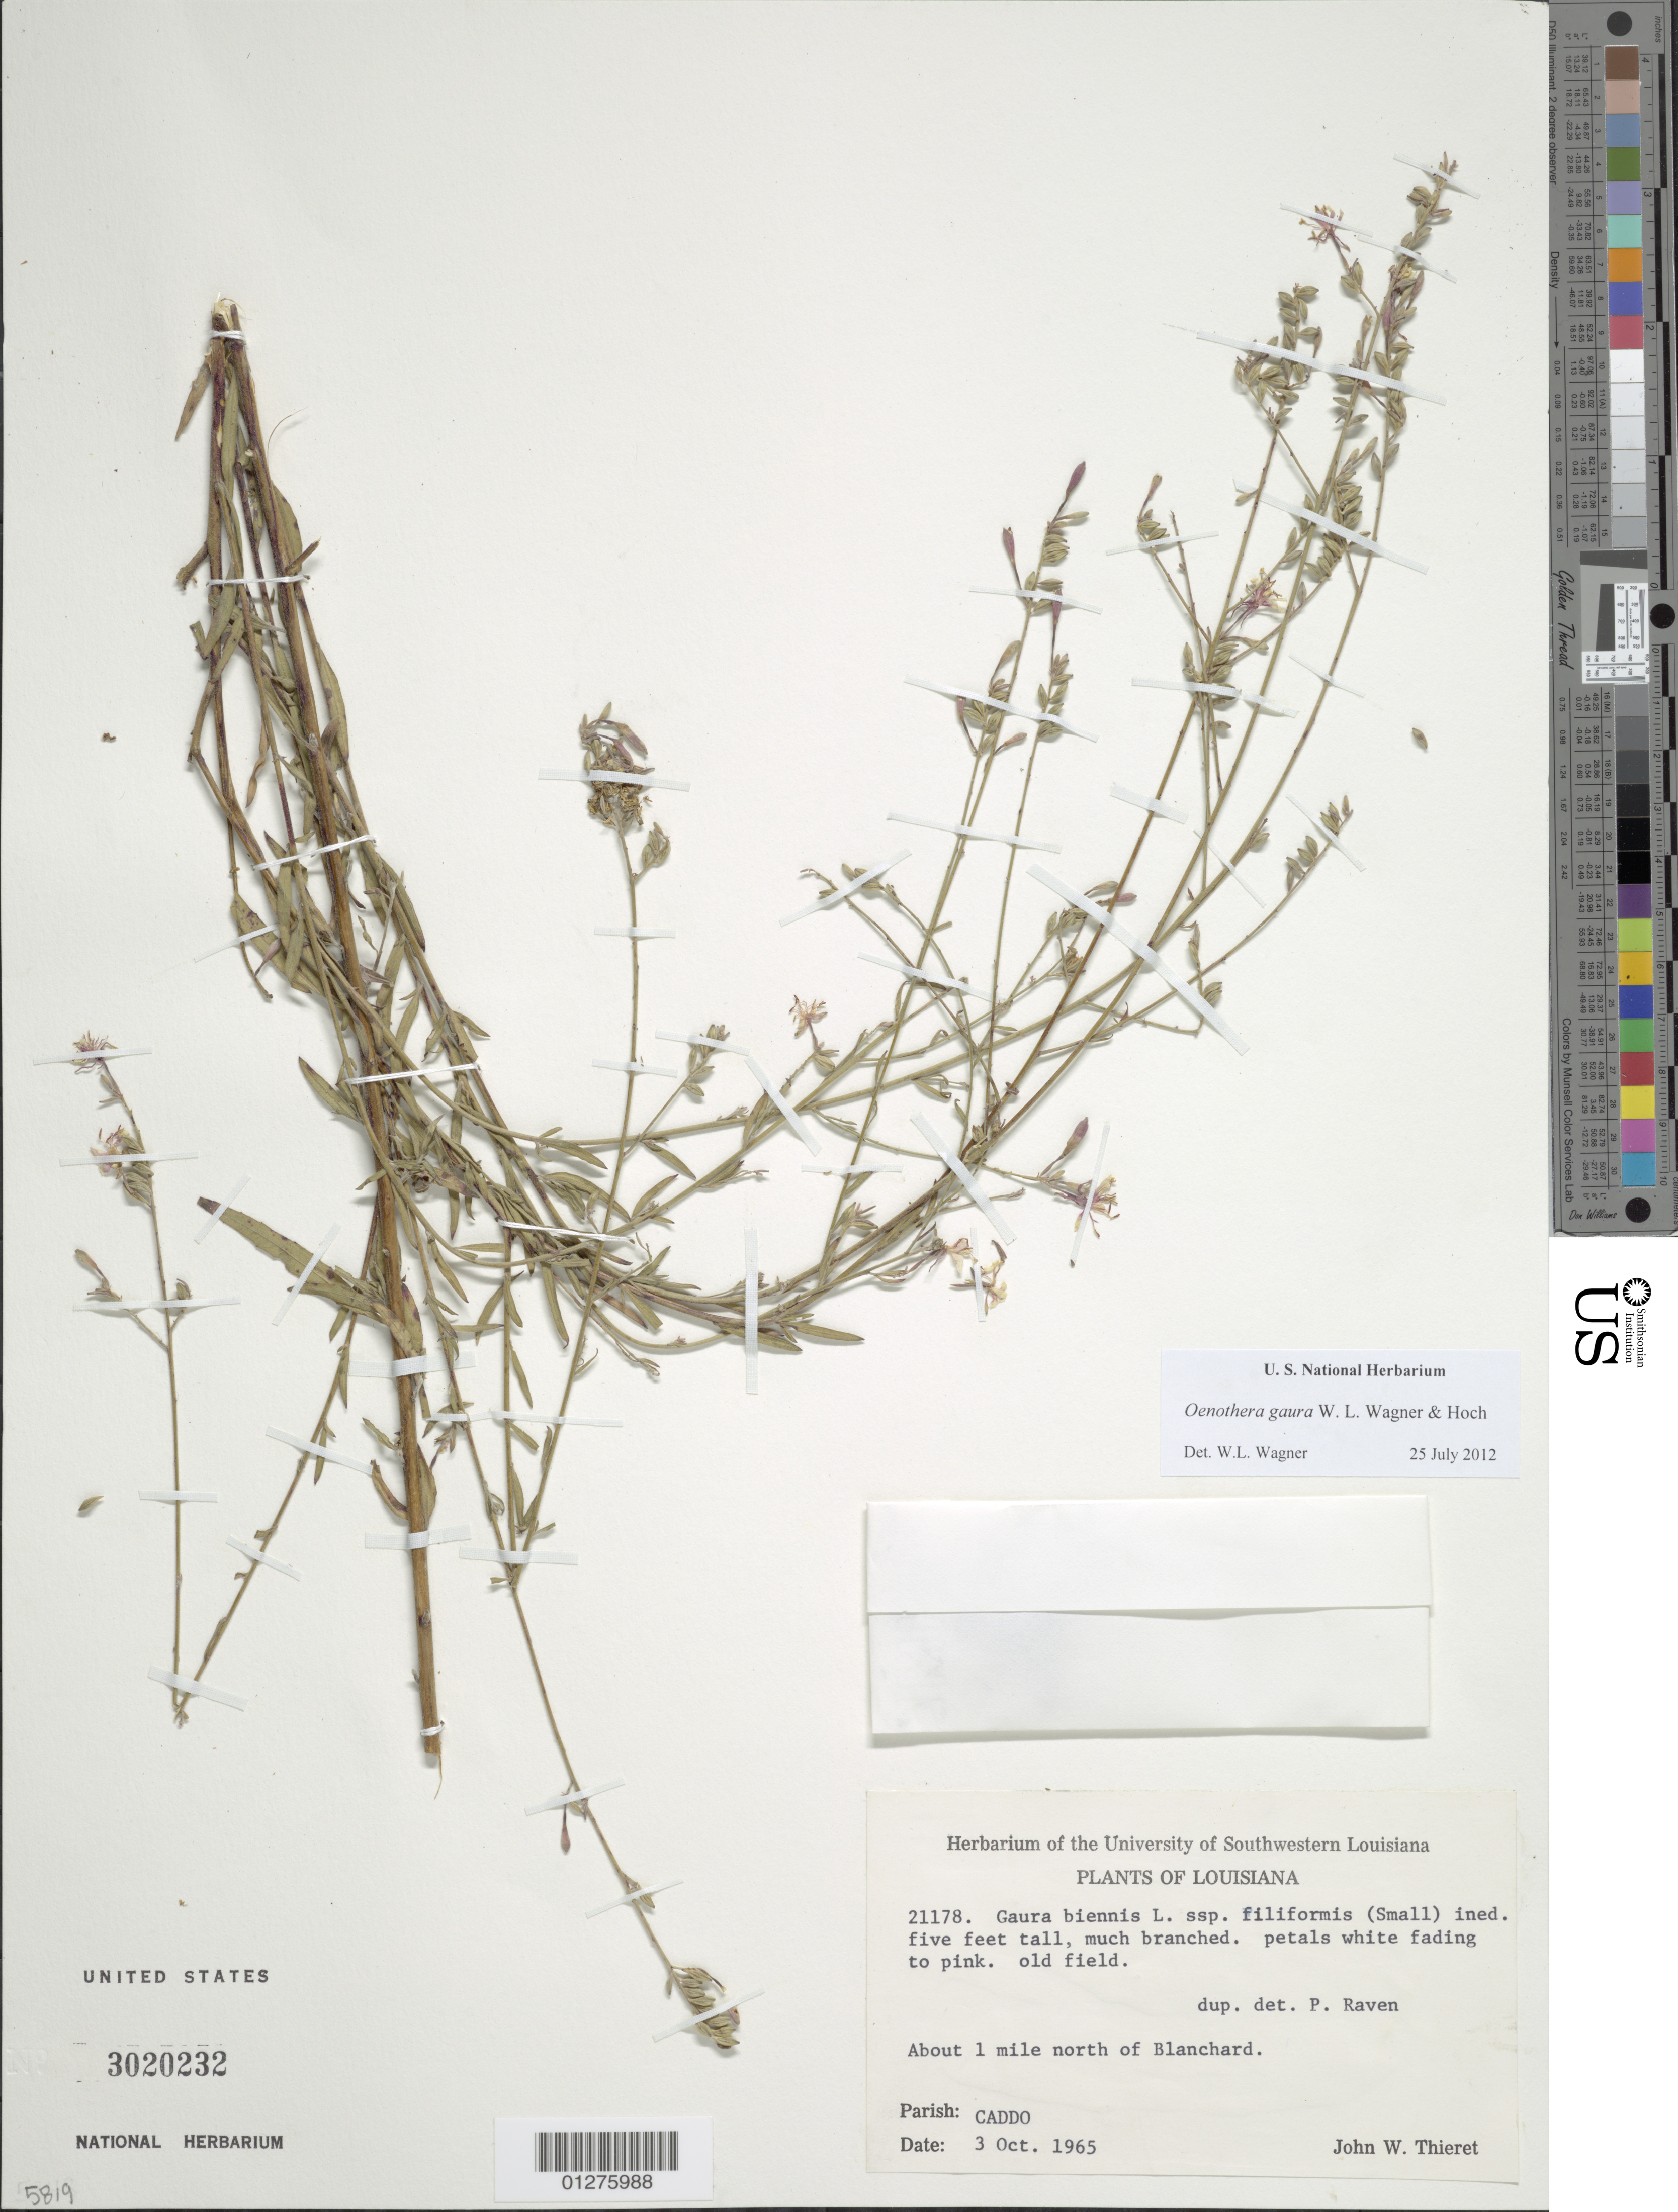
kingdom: Plantae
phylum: Tracheophyta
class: Magnoliopsida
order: Myrtales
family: Onagraceae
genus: Oenothera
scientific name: Oenothera gaura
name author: W.L. Wagner & Hoch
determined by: Wagner, W. L., (BOT), Smithsonian Institution - National Museum of Natural History (UNITED STATES)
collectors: J. W. Thieret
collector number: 21178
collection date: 1965-10-03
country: United States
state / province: Louisiana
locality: About 1 mile north of Blanchard.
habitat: Old field.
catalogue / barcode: US 3020232